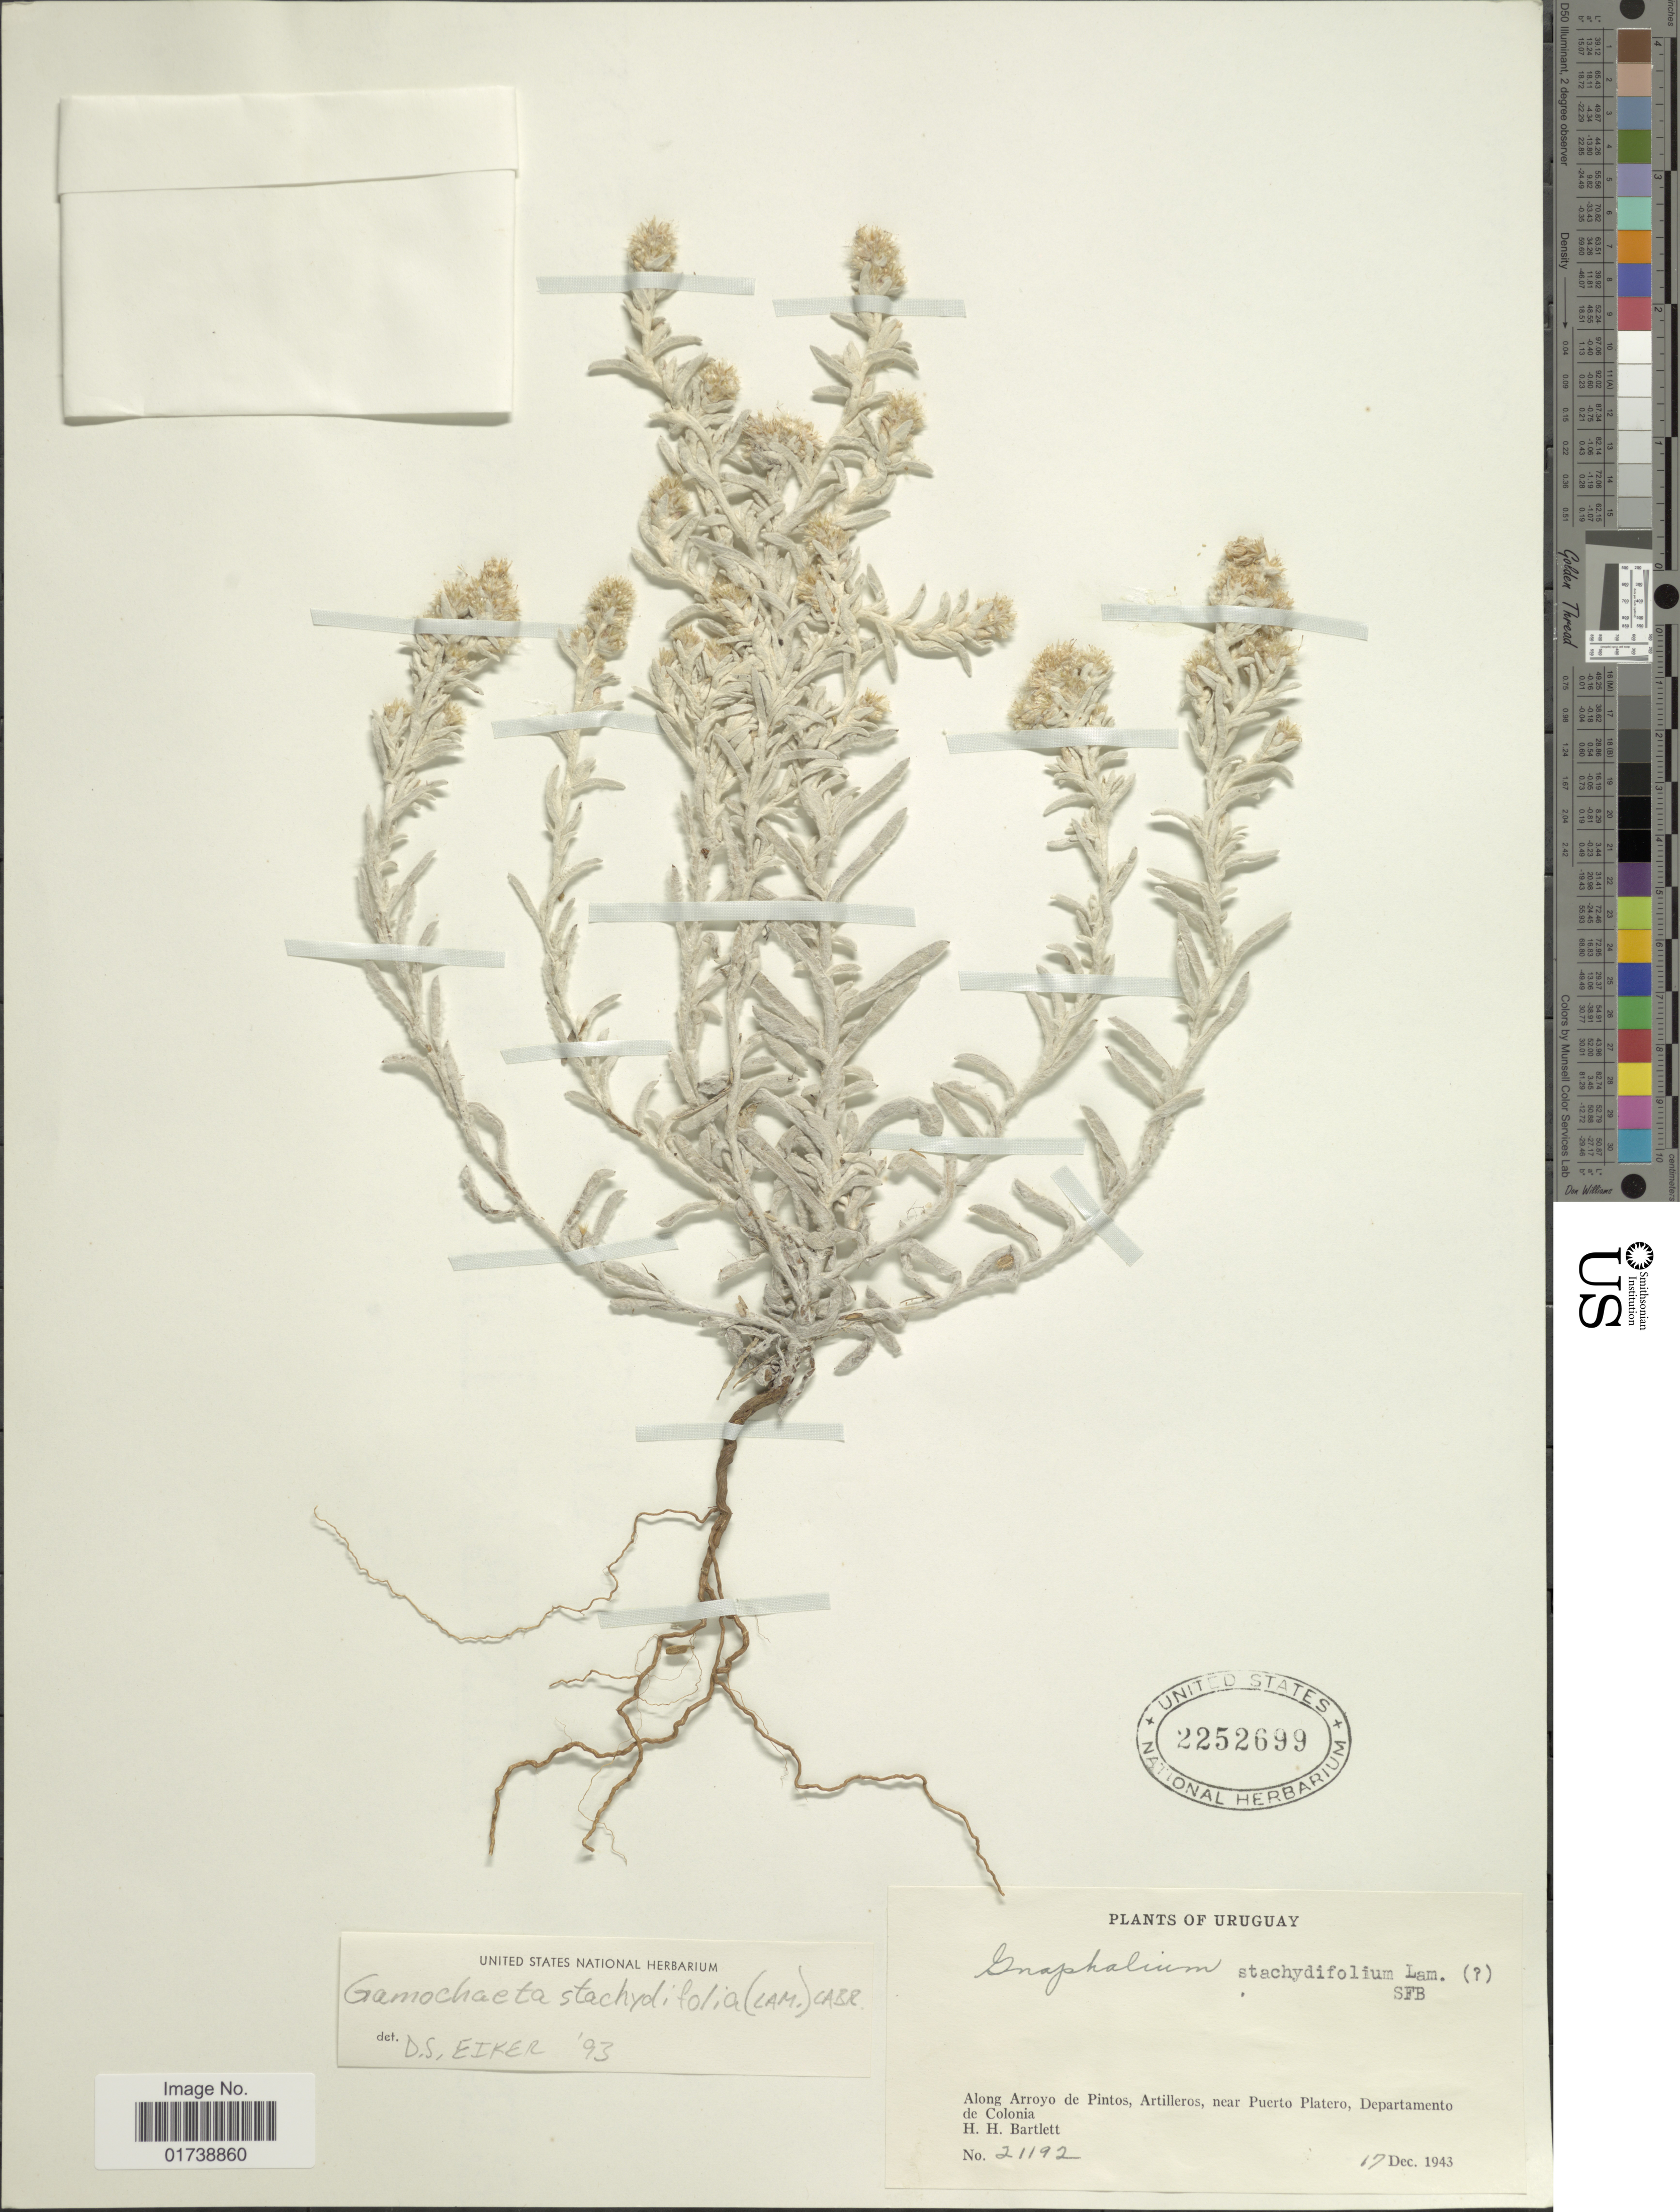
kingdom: Plantae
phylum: Tracheophyta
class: Magnoliopsida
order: Asterales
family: Asteraceae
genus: Gamochaeta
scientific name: Gamochaeta stachydifolia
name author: (Lam.) Cabrera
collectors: H. H. Bartlett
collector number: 21192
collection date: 1943-12-17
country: Uruguay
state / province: Colonia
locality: Along Arroyo de Pintos, Artilleros, near Puerto Platero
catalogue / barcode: US 2252699